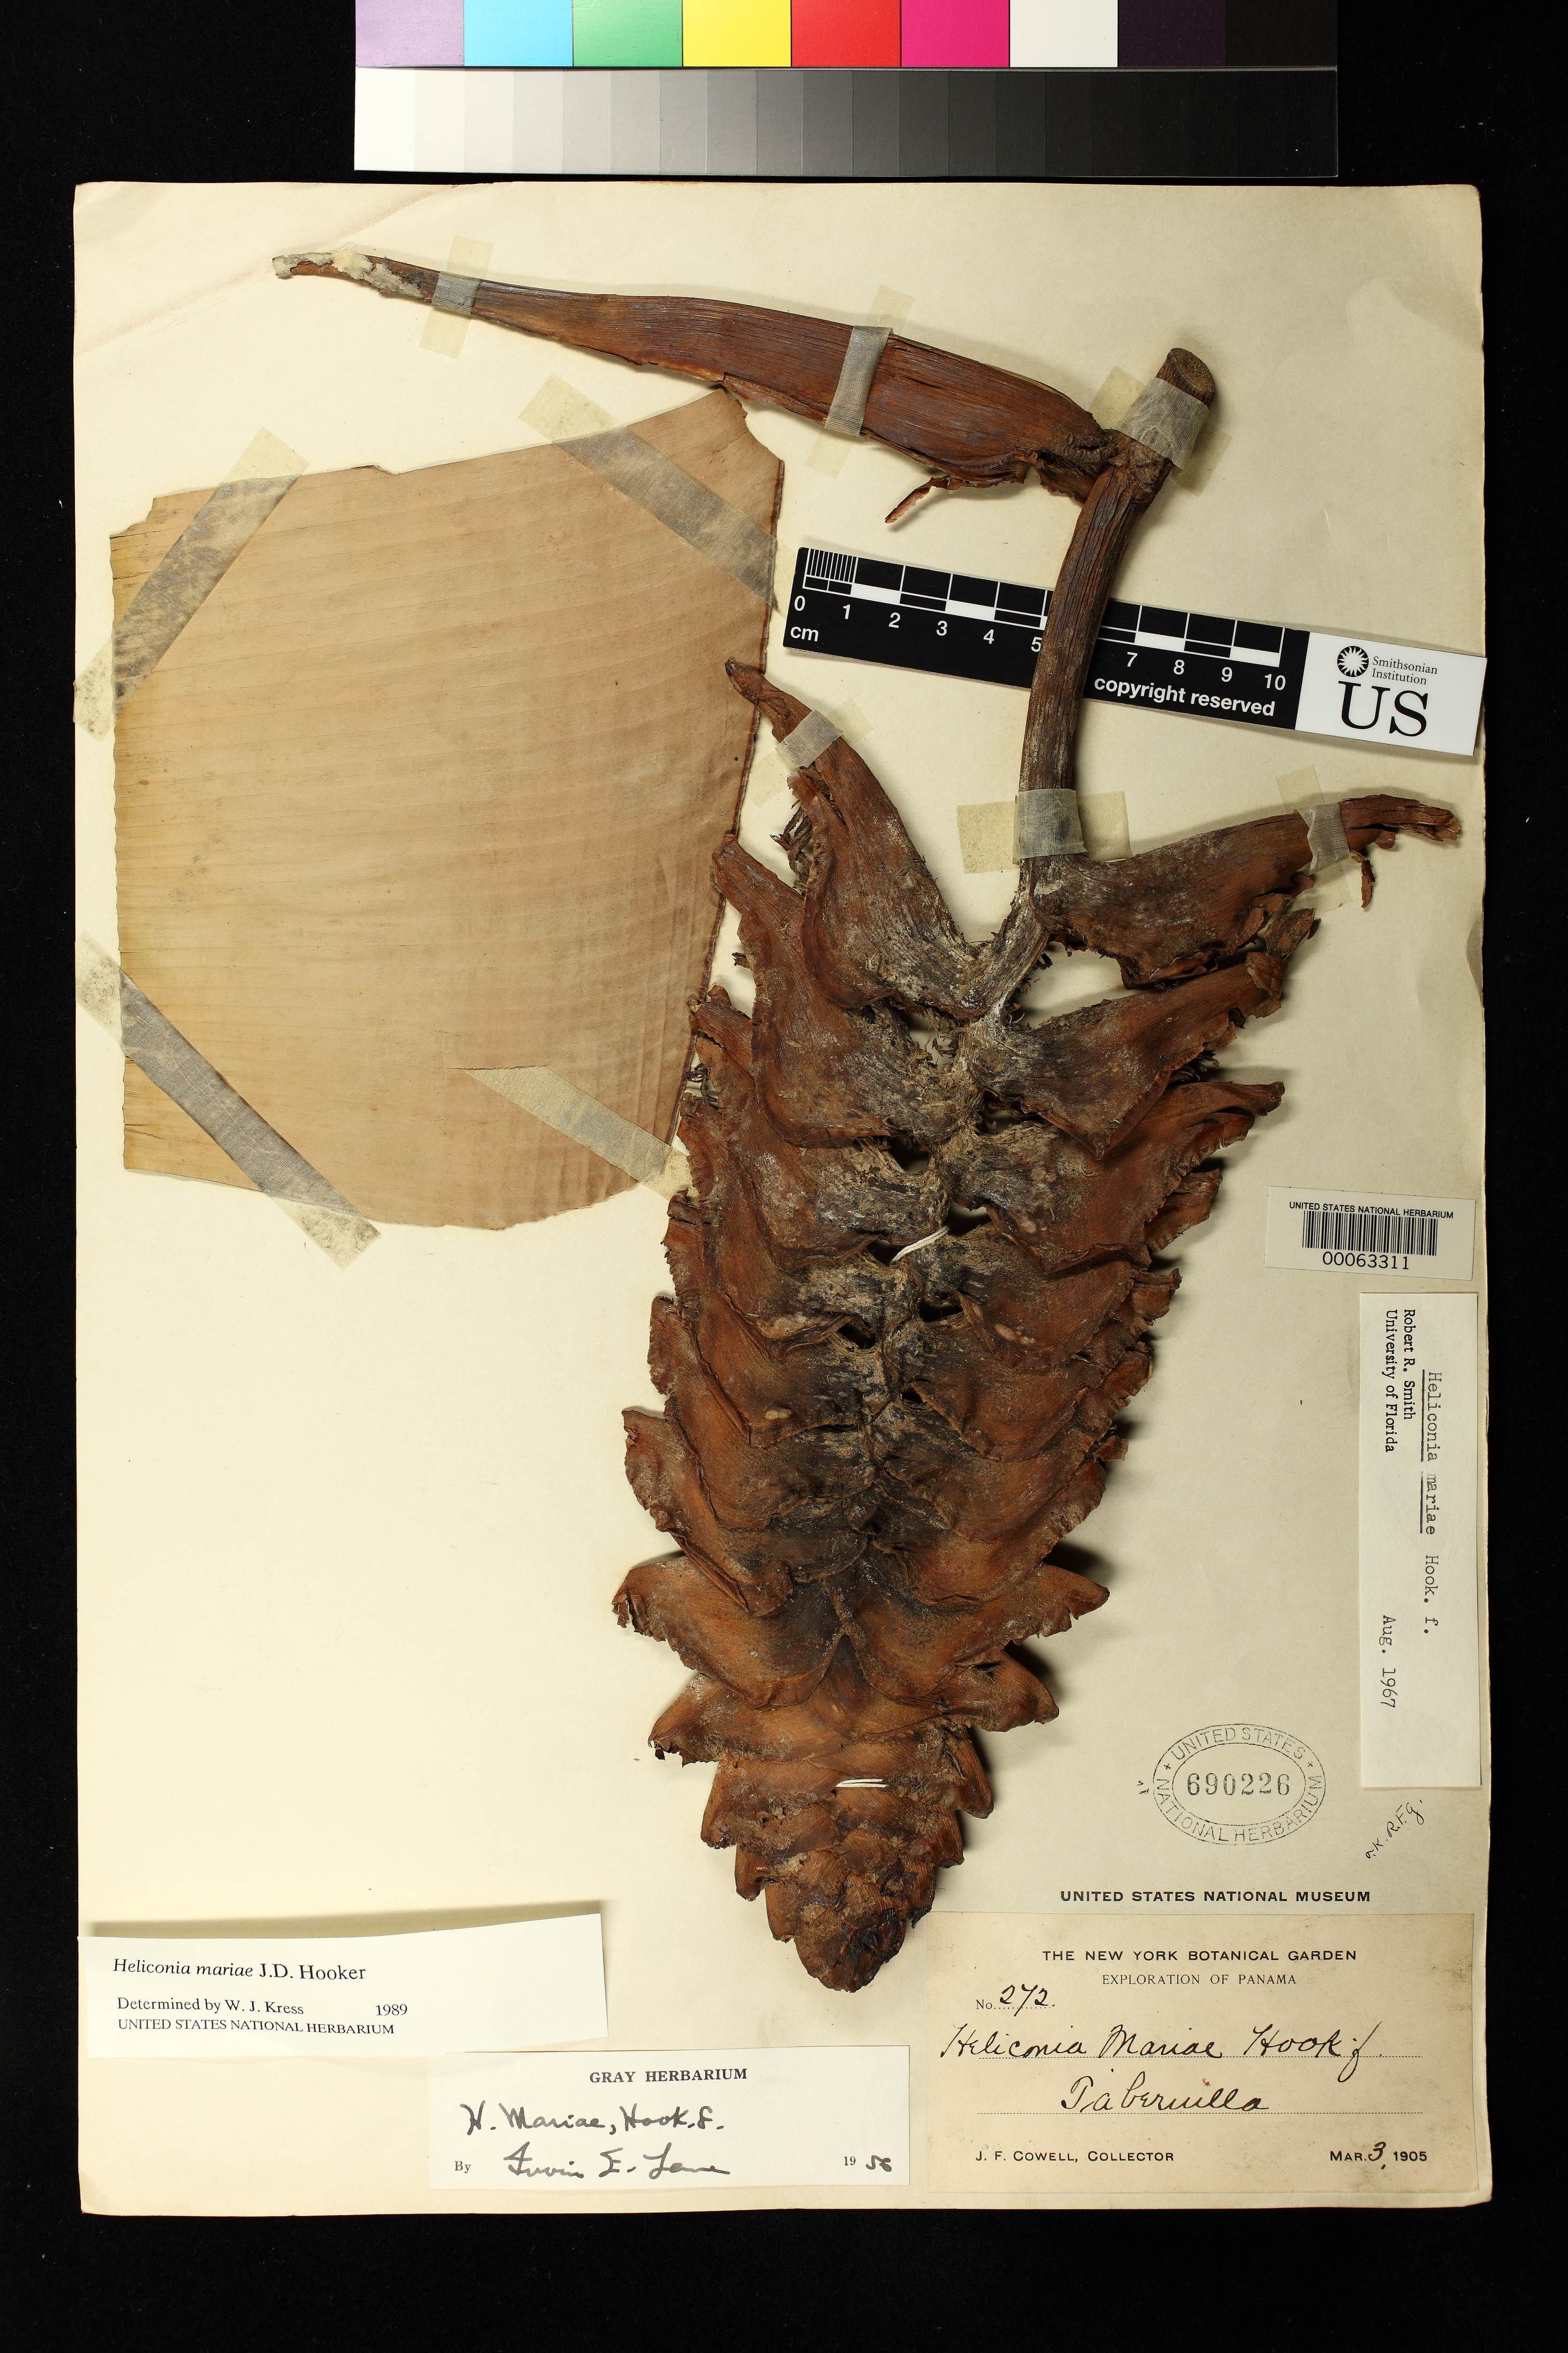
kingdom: Plantae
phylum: Tracheophyta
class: Liliopsida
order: Zingiberales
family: Heliconiaceae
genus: Heliconia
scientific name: Heliconia mariae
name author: Hook. f.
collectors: J. F. Cowell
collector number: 272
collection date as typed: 03 Mar 1905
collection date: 1905-03-03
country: Panama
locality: Taberuilla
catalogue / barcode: US 690226